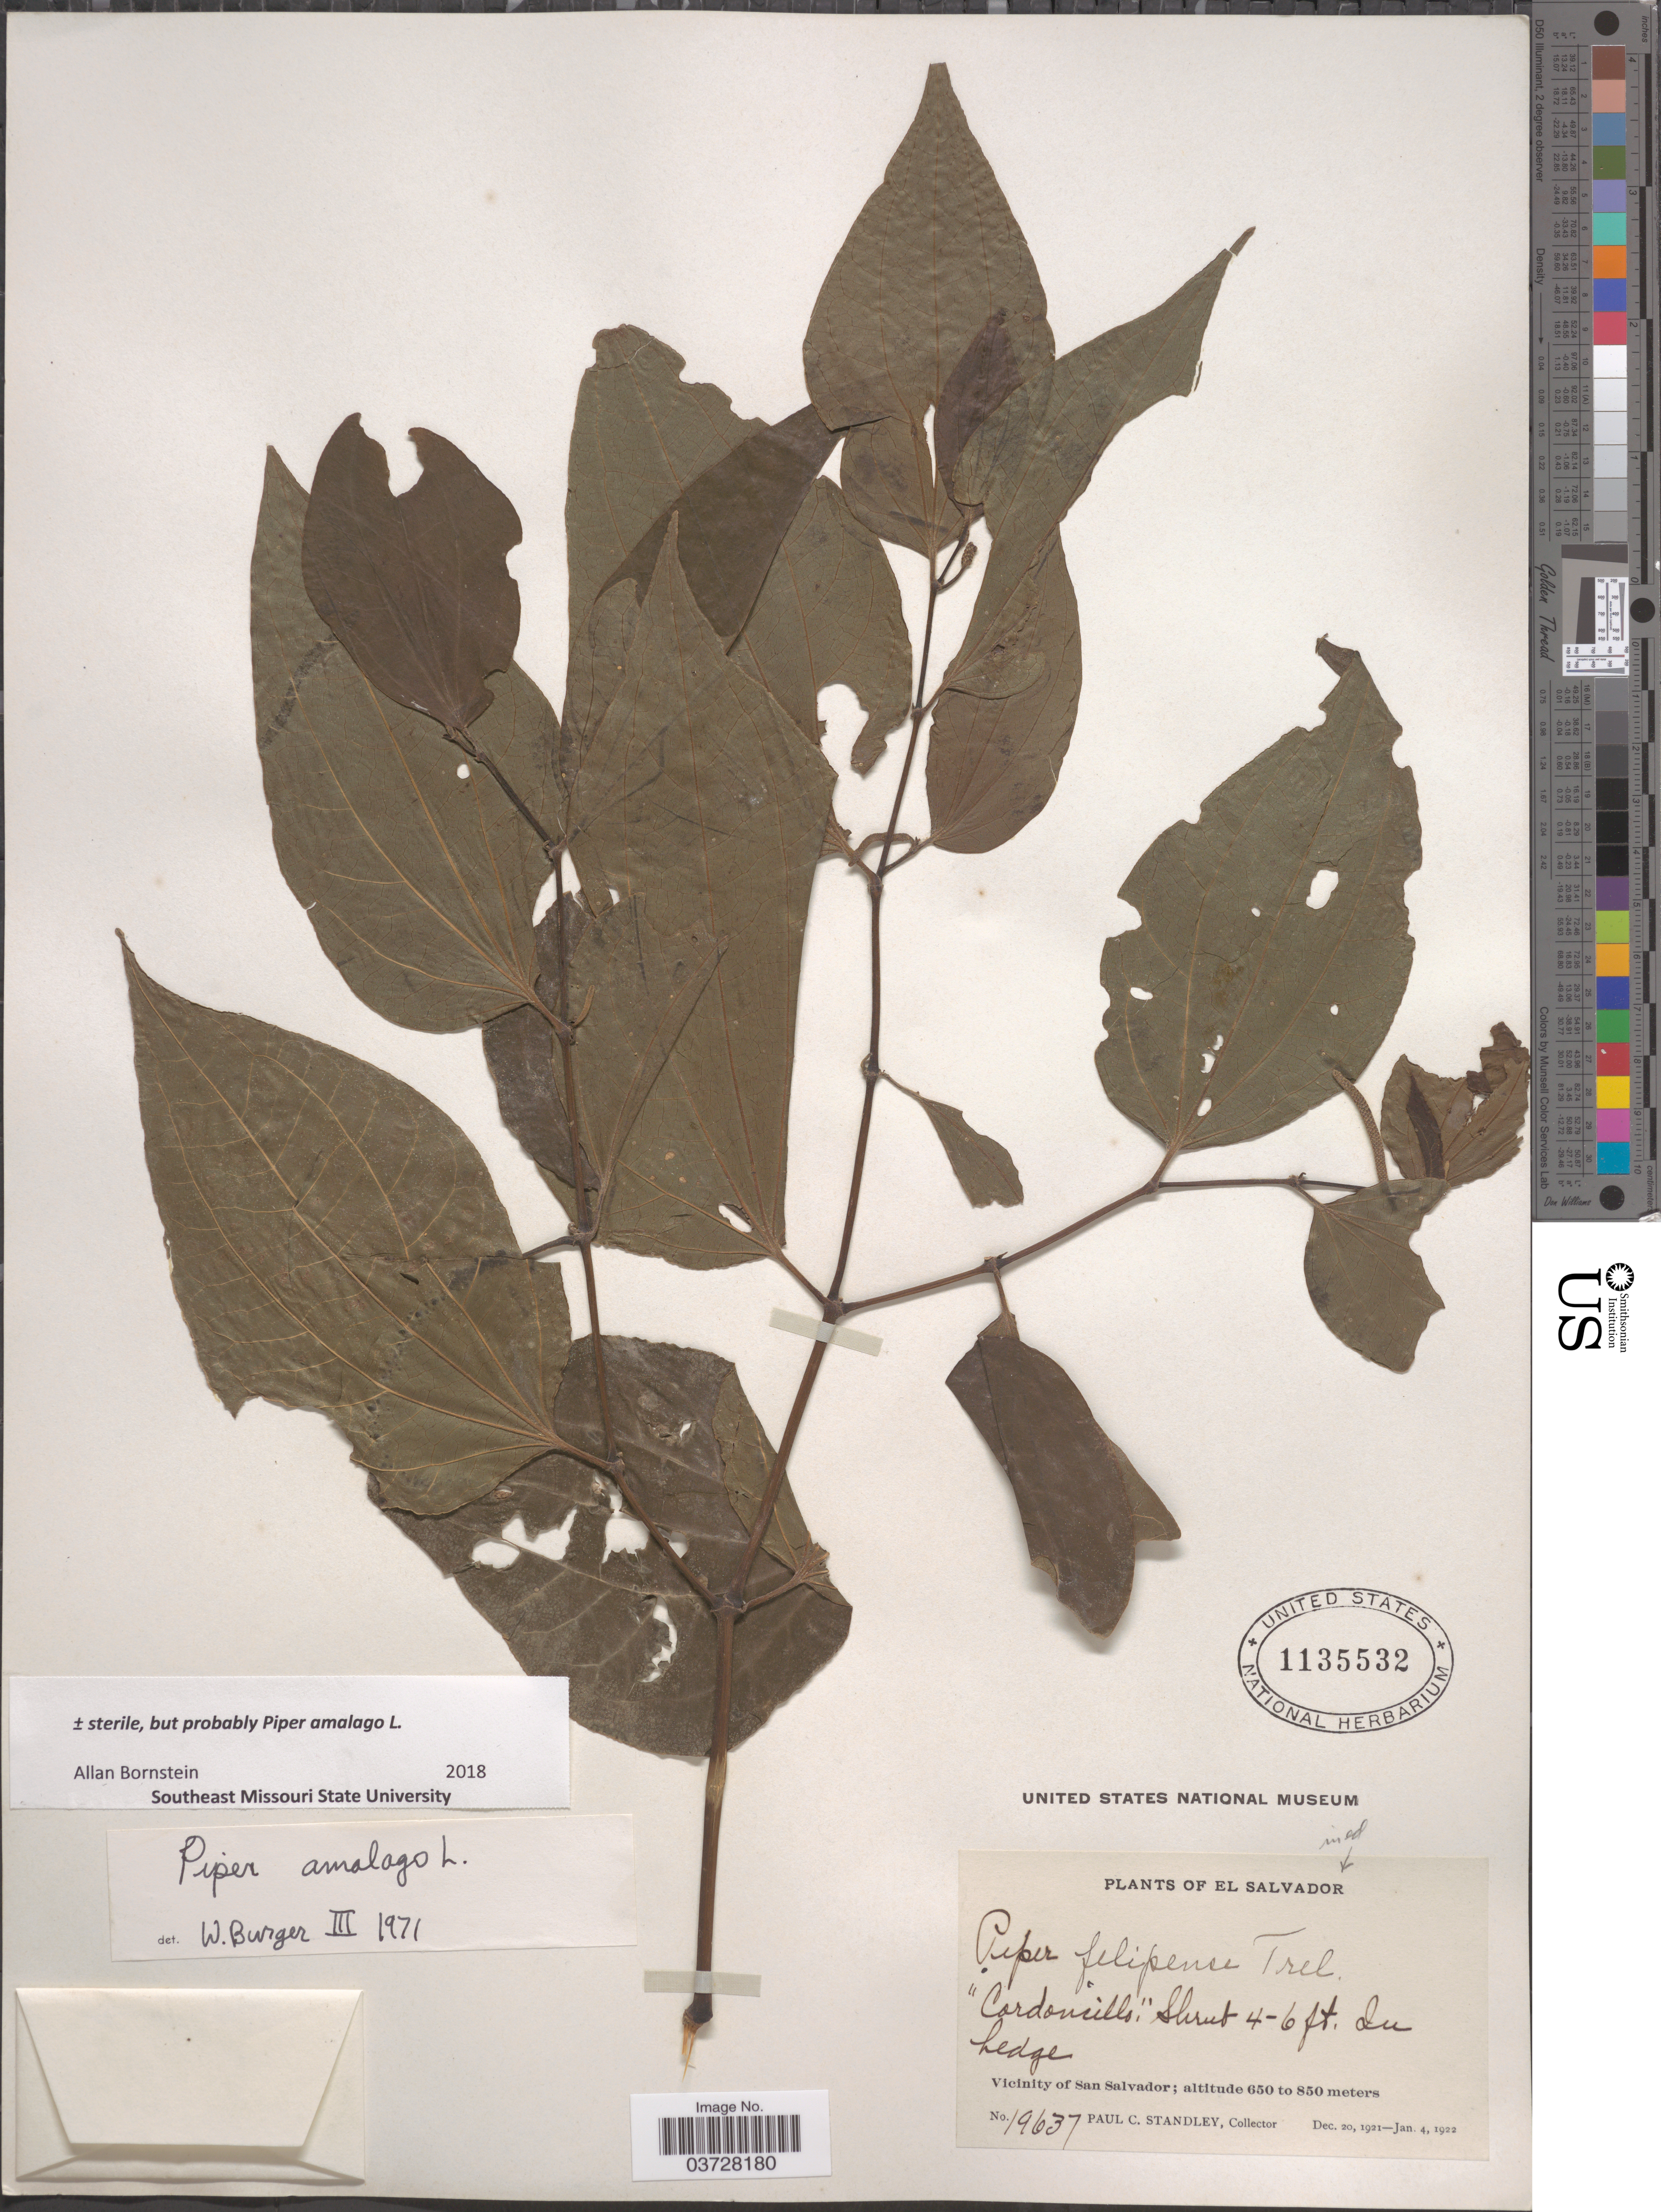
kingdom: Plantae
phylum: Tracheophyta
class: Magnoliopsida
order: Piperales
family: Piperaceae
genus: Piper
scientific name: Piper amalago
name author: L.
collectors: P. C. Standley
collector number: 19637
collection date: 1921-12-20/1922-01-04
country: El Salvador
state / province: San Salvador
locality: Vicinity of San Salvador.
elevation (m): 650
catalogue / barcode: US 1135532